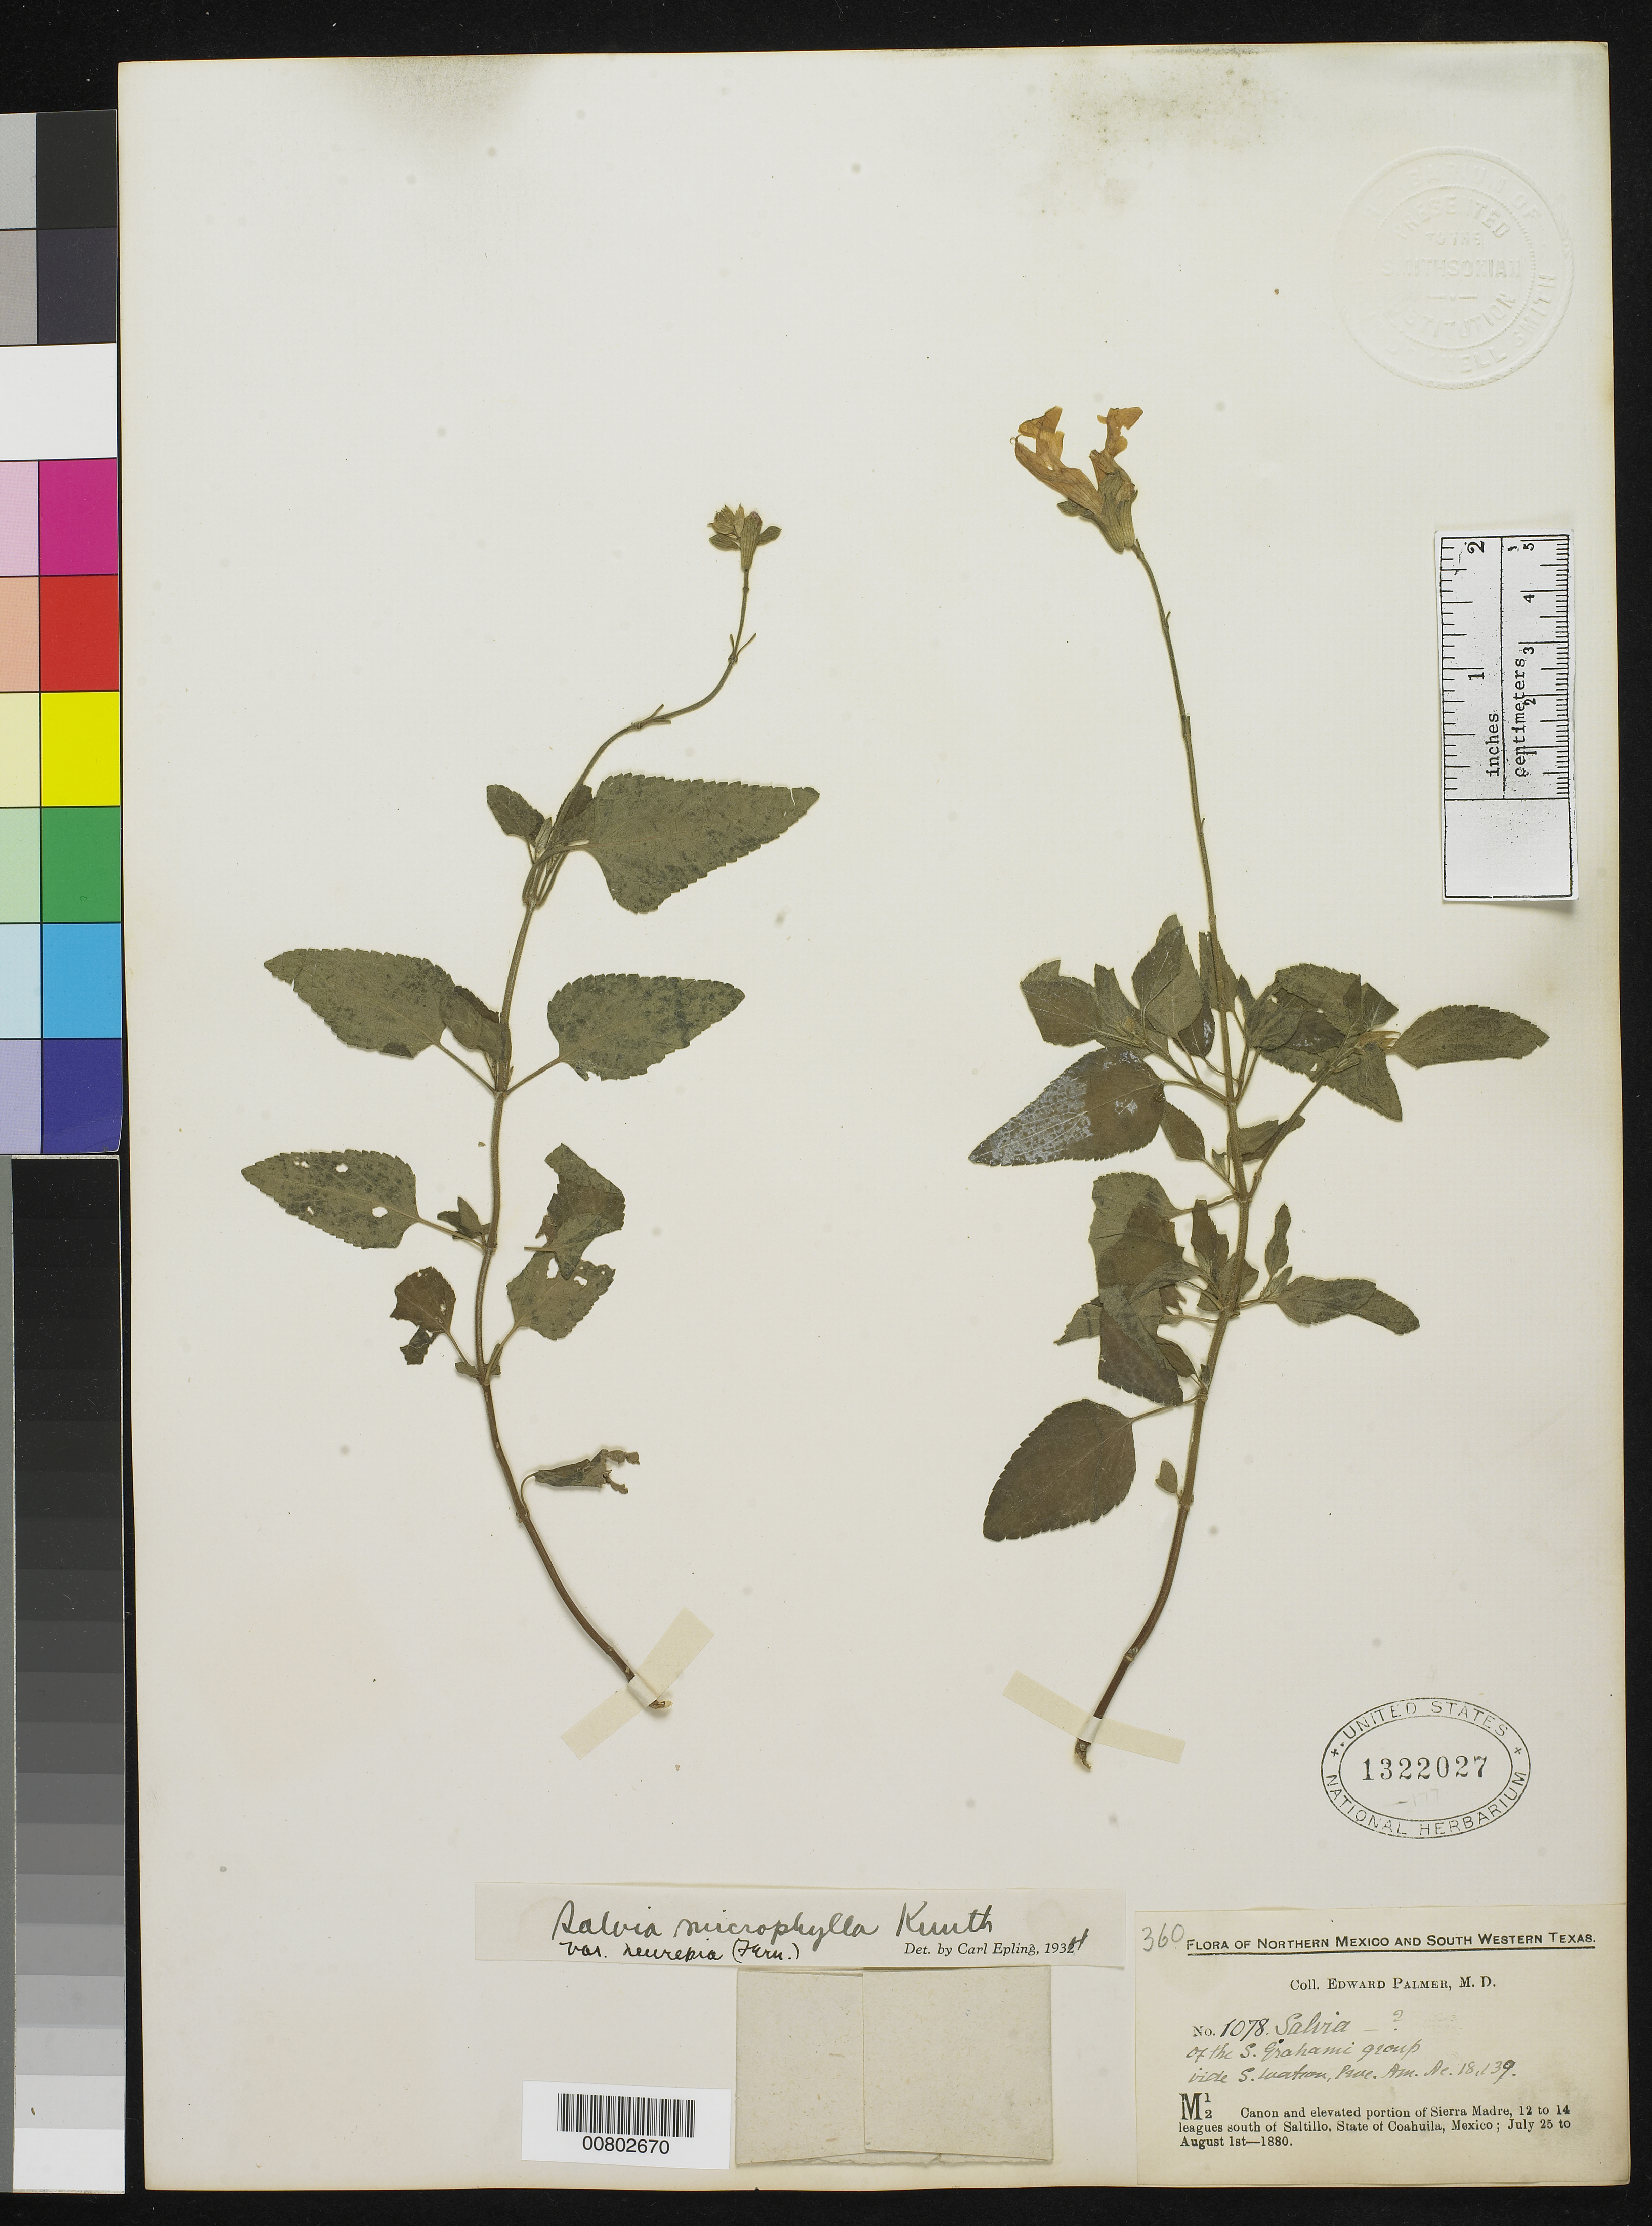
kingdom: Plantae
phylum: Tracheophyta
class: Magnoliopsida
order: Lamiales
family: Lamiaceae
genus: Salvia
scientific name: Salvia microphylla var. neurepia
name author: Kunth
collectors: E. Palmer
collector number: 1078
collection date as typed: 25 Jul 1880 to 01 Aug 1880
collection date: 1880-07-25/1880-08-01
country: Mexico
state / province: Coahuila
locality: M12. Cañon and elevated portion of Sierra Madre, 12 to 14 leagues south of Saltillo, Coahuila.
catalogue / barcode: US 1322027